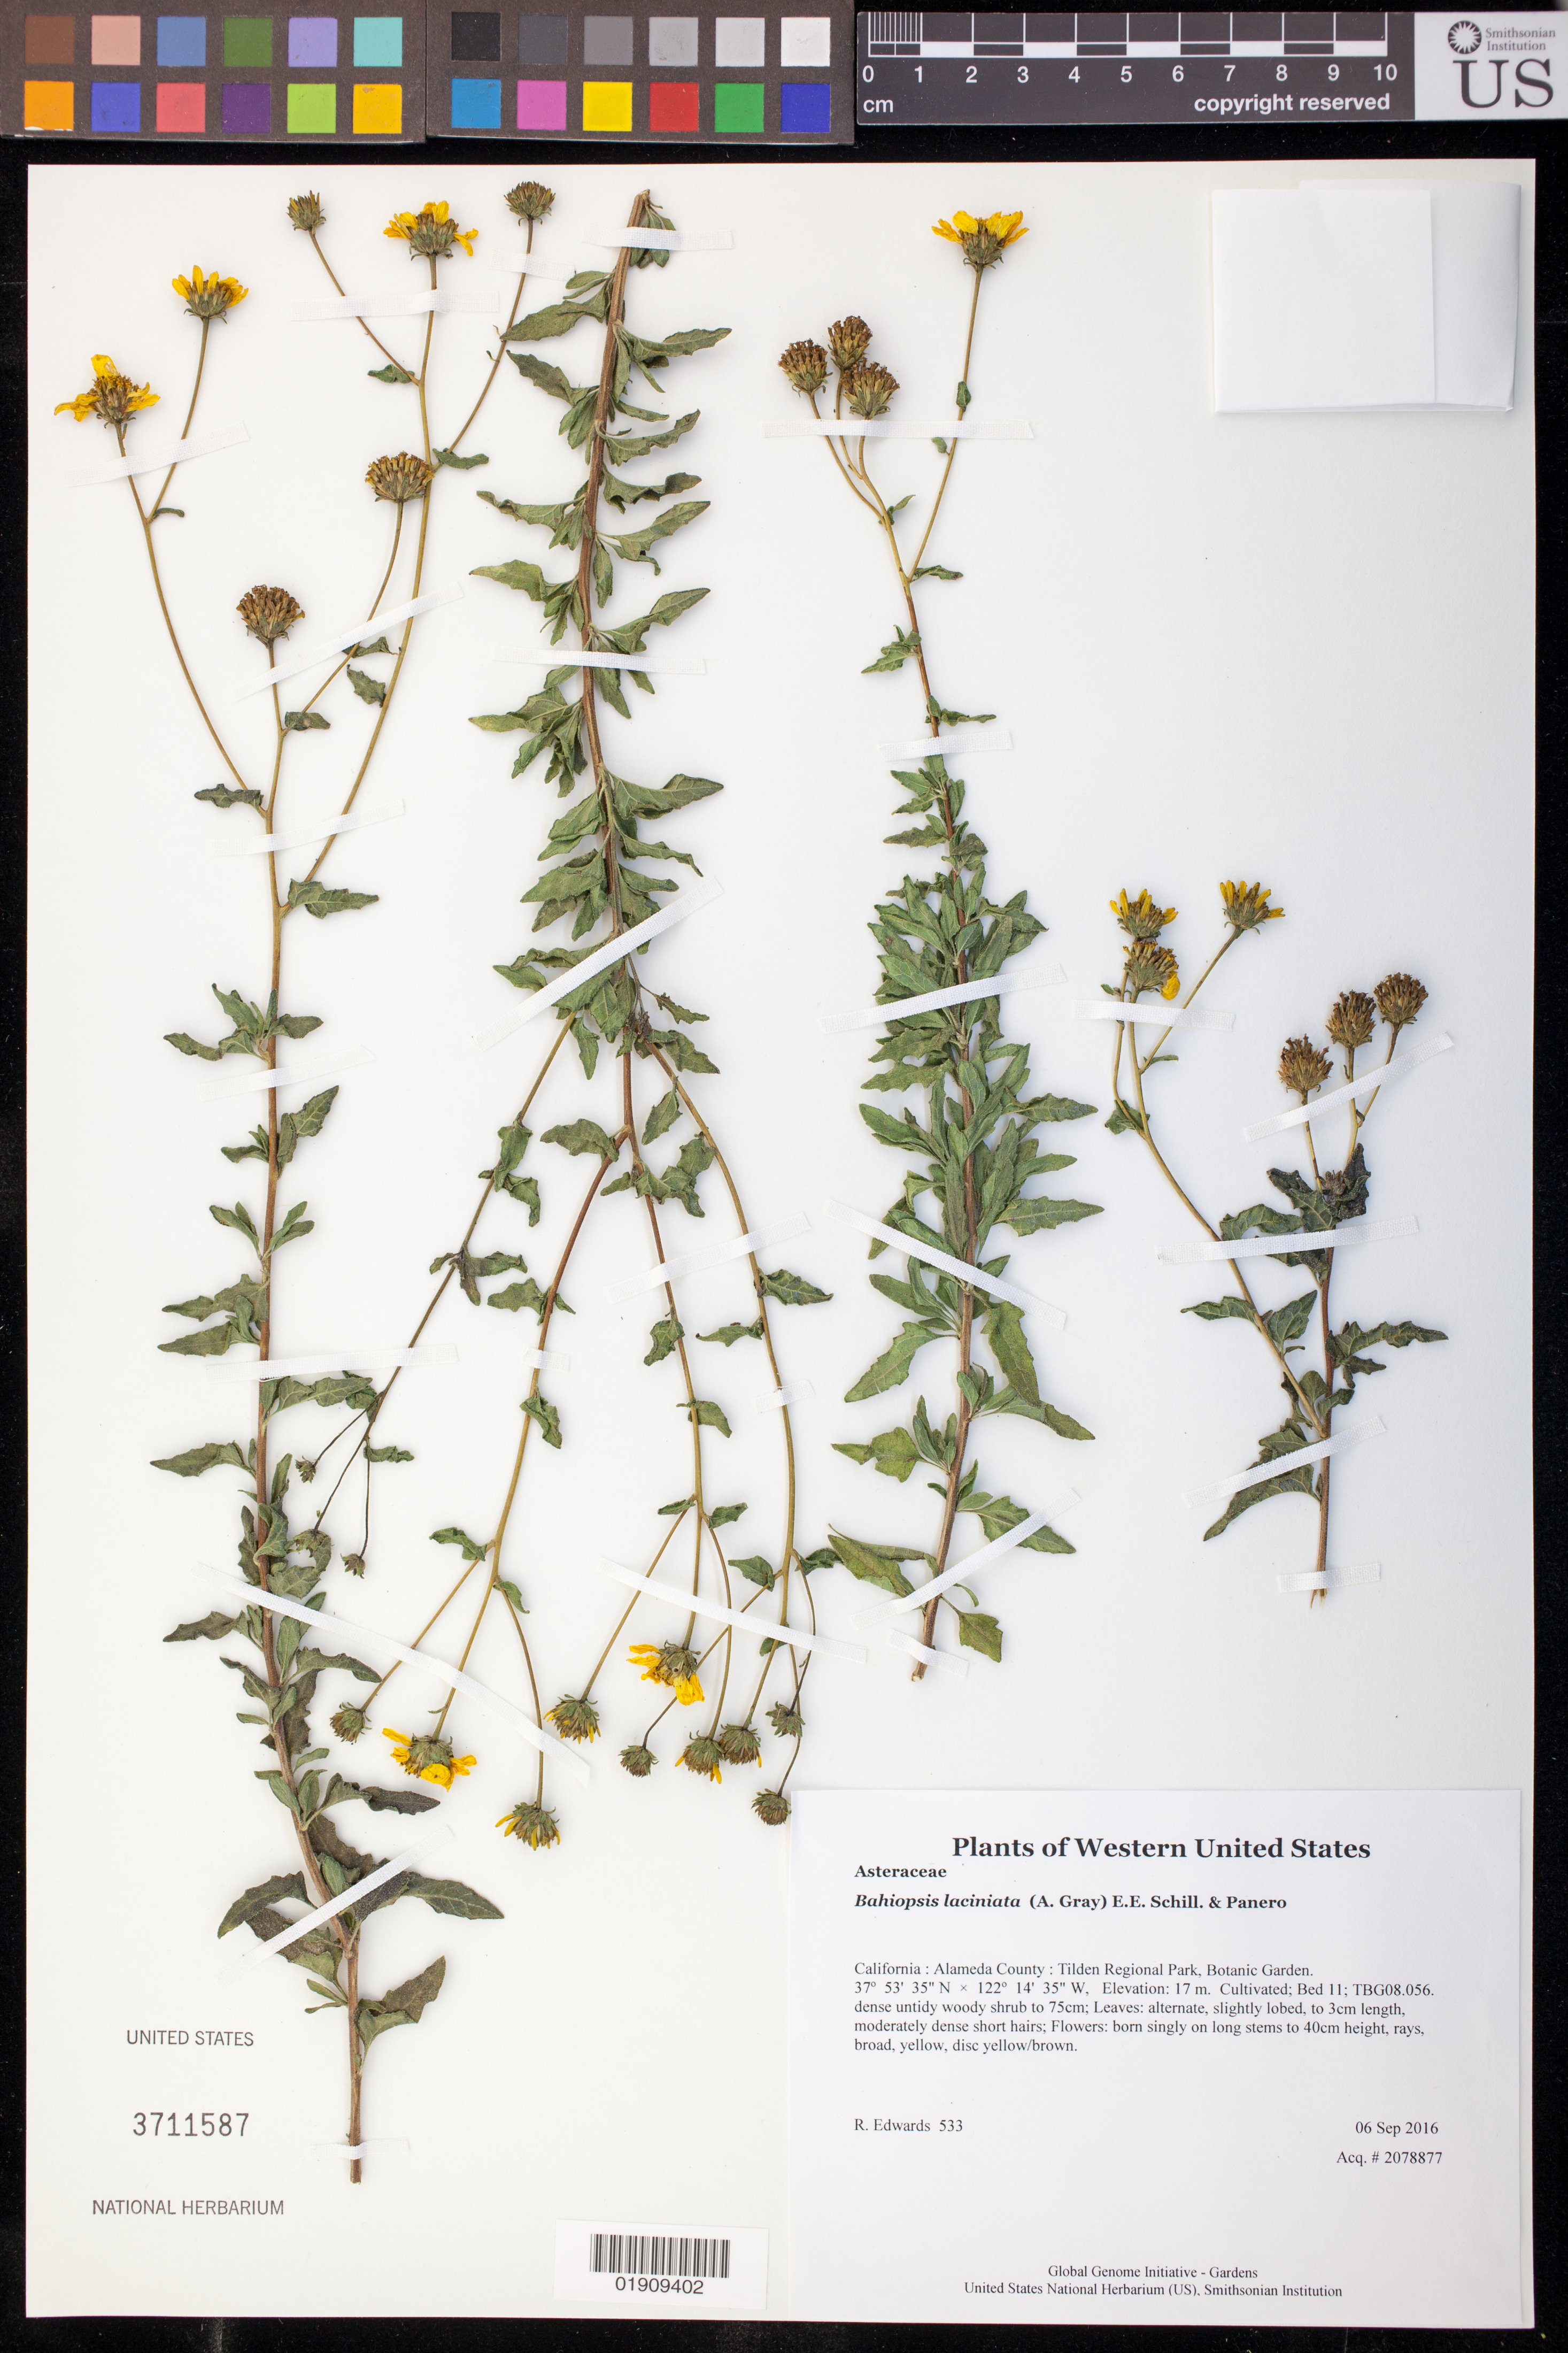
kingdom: Plantae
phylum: Tracheophyta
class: Magnoliopsida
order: Asterales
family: Asteraceae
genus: Bahiopsis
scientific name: Bahiopsis laciniata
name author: (A. Gray) E.E. Schill. & Panero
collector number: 533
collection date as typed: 6 September 2016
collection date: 2016-09-06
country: United States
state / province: California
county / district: Alameda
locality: Tilden Regional Park, Botanic Garden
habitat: Cultivated; Bed 11; TBG08.056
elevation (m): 16.9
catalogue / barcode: US 3711587